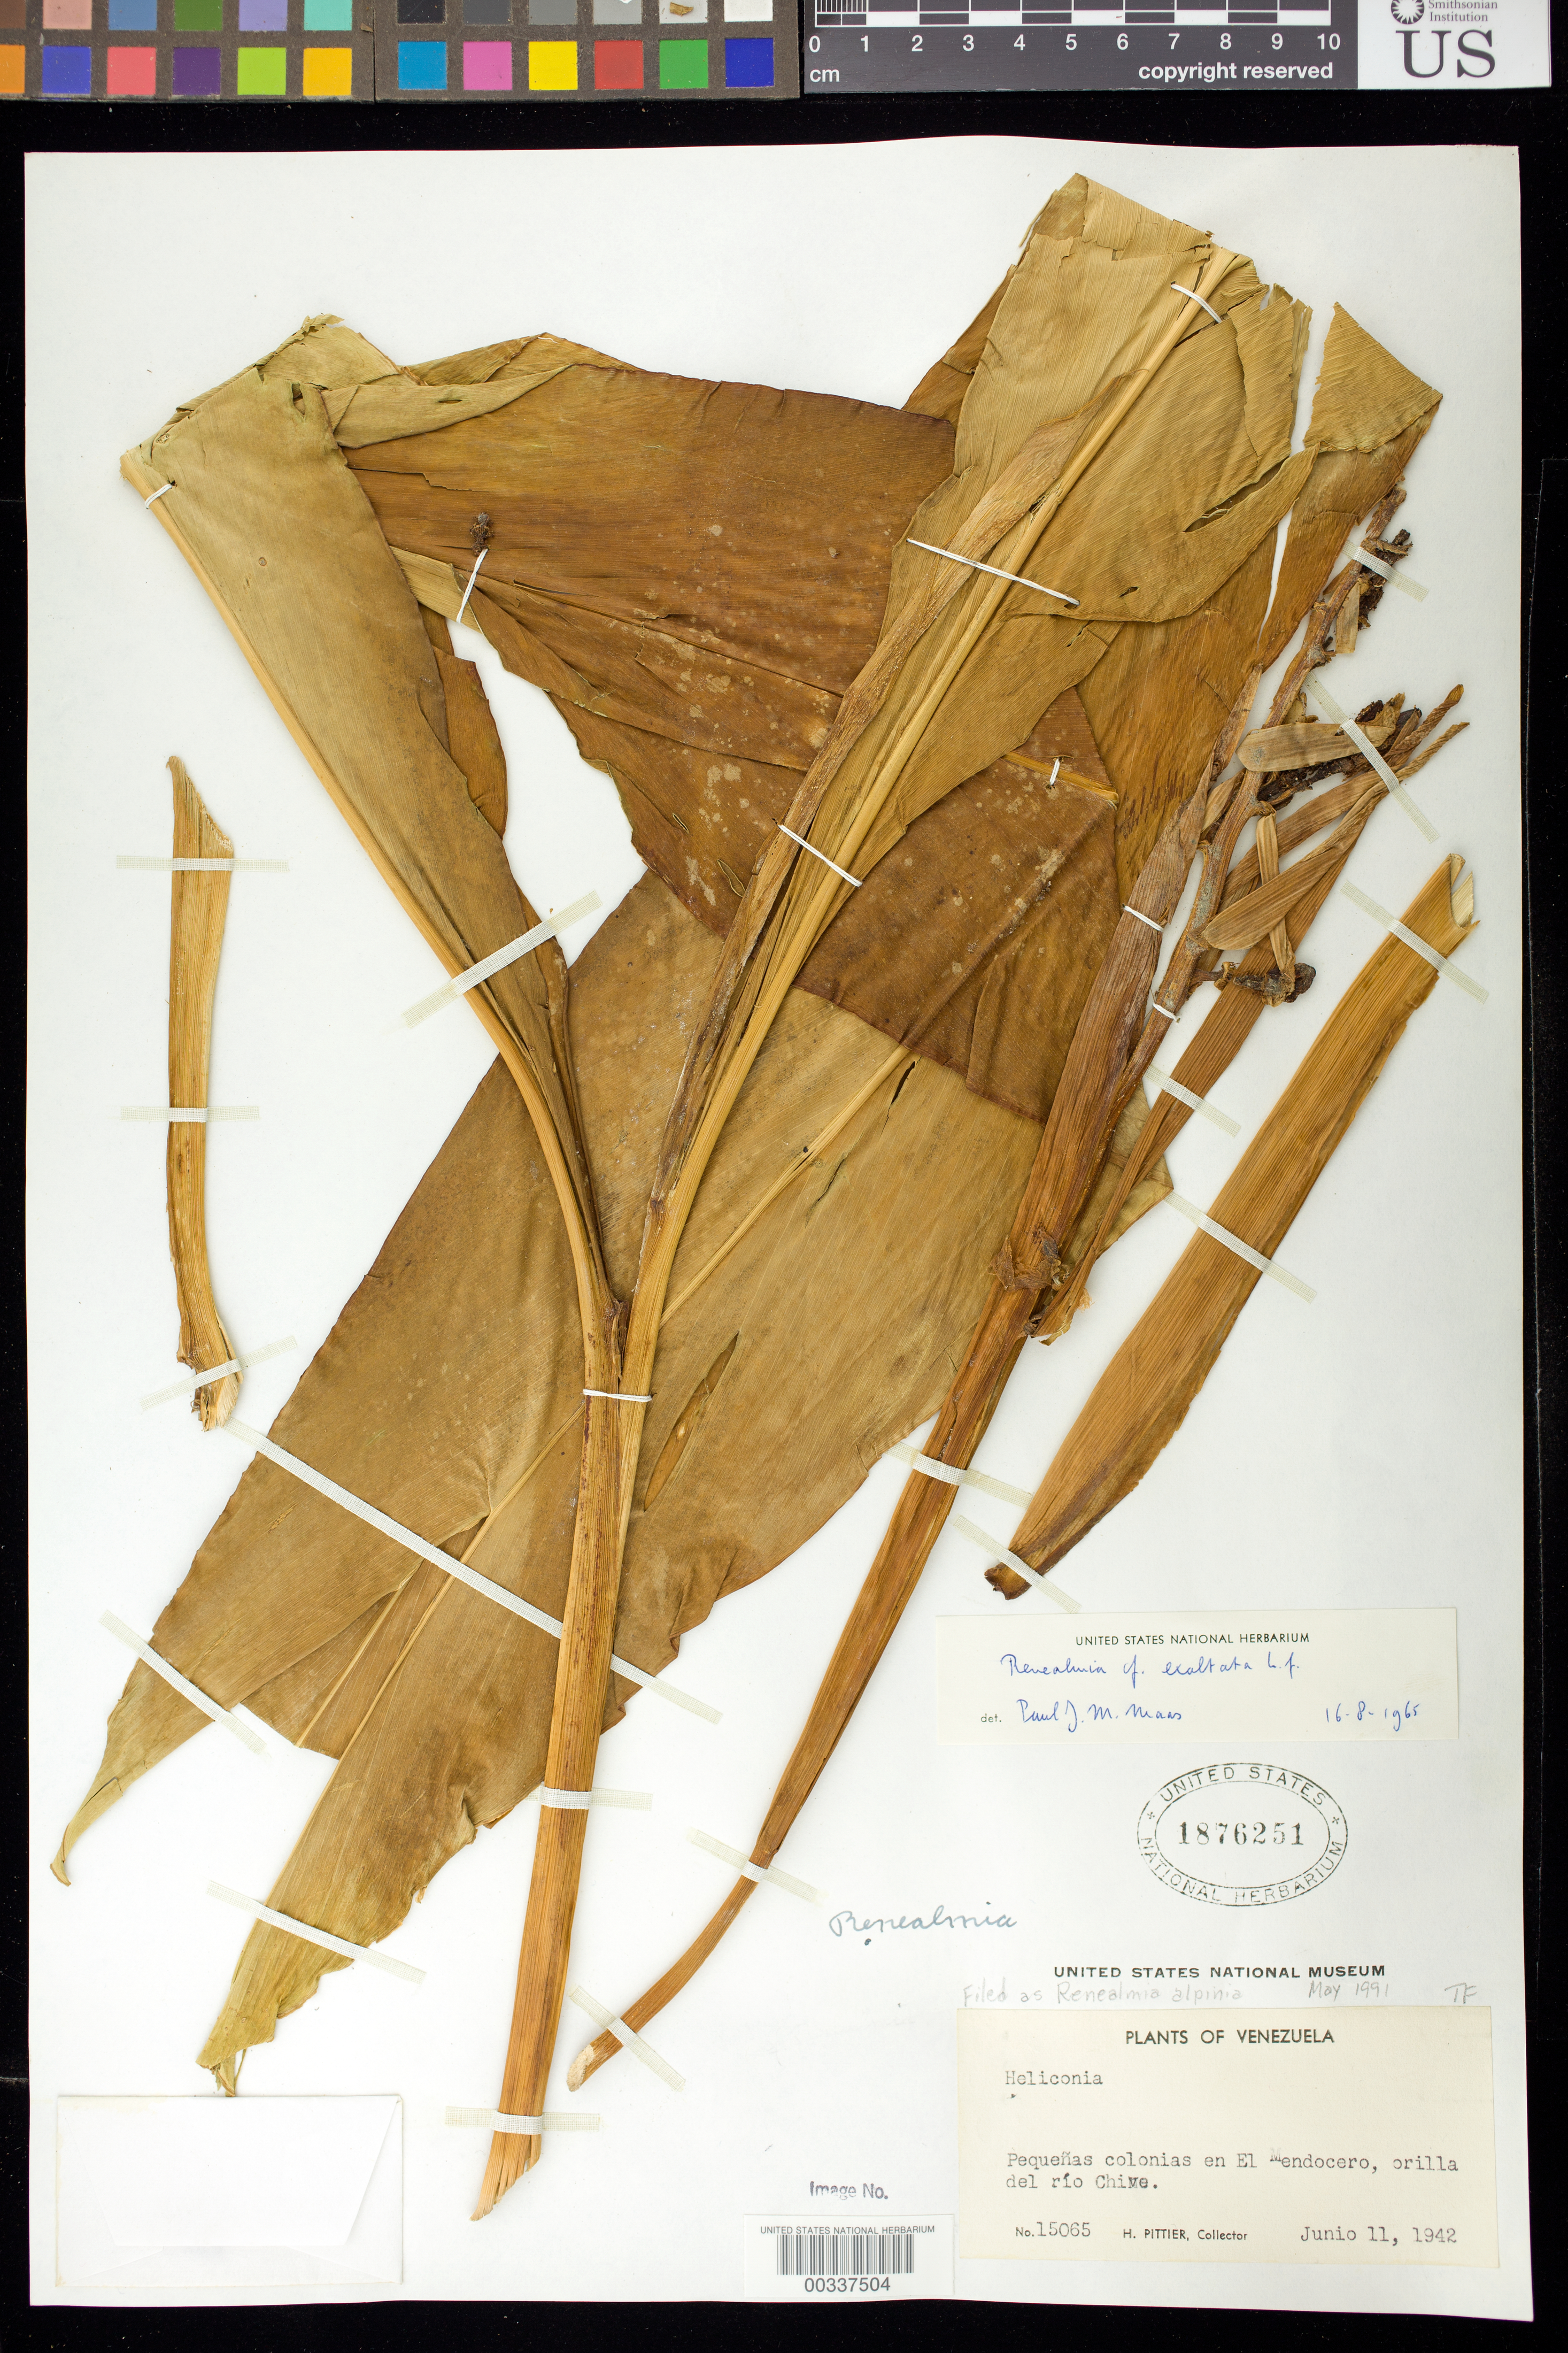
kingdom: Plantae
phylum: Tracheophyta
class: Liliopsida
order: Zingiberales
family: Zingiberaceae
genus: Renealmia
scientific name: Renealmia alpinia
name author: (Rottb.) Maas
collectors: H. F. Pittier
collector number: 15065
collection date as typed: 11 Jun 1942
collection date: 1942-06-11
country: Venezuela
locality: Pequenas colonias en el mendocero, orilla del rio chive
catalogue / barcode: US 1876251